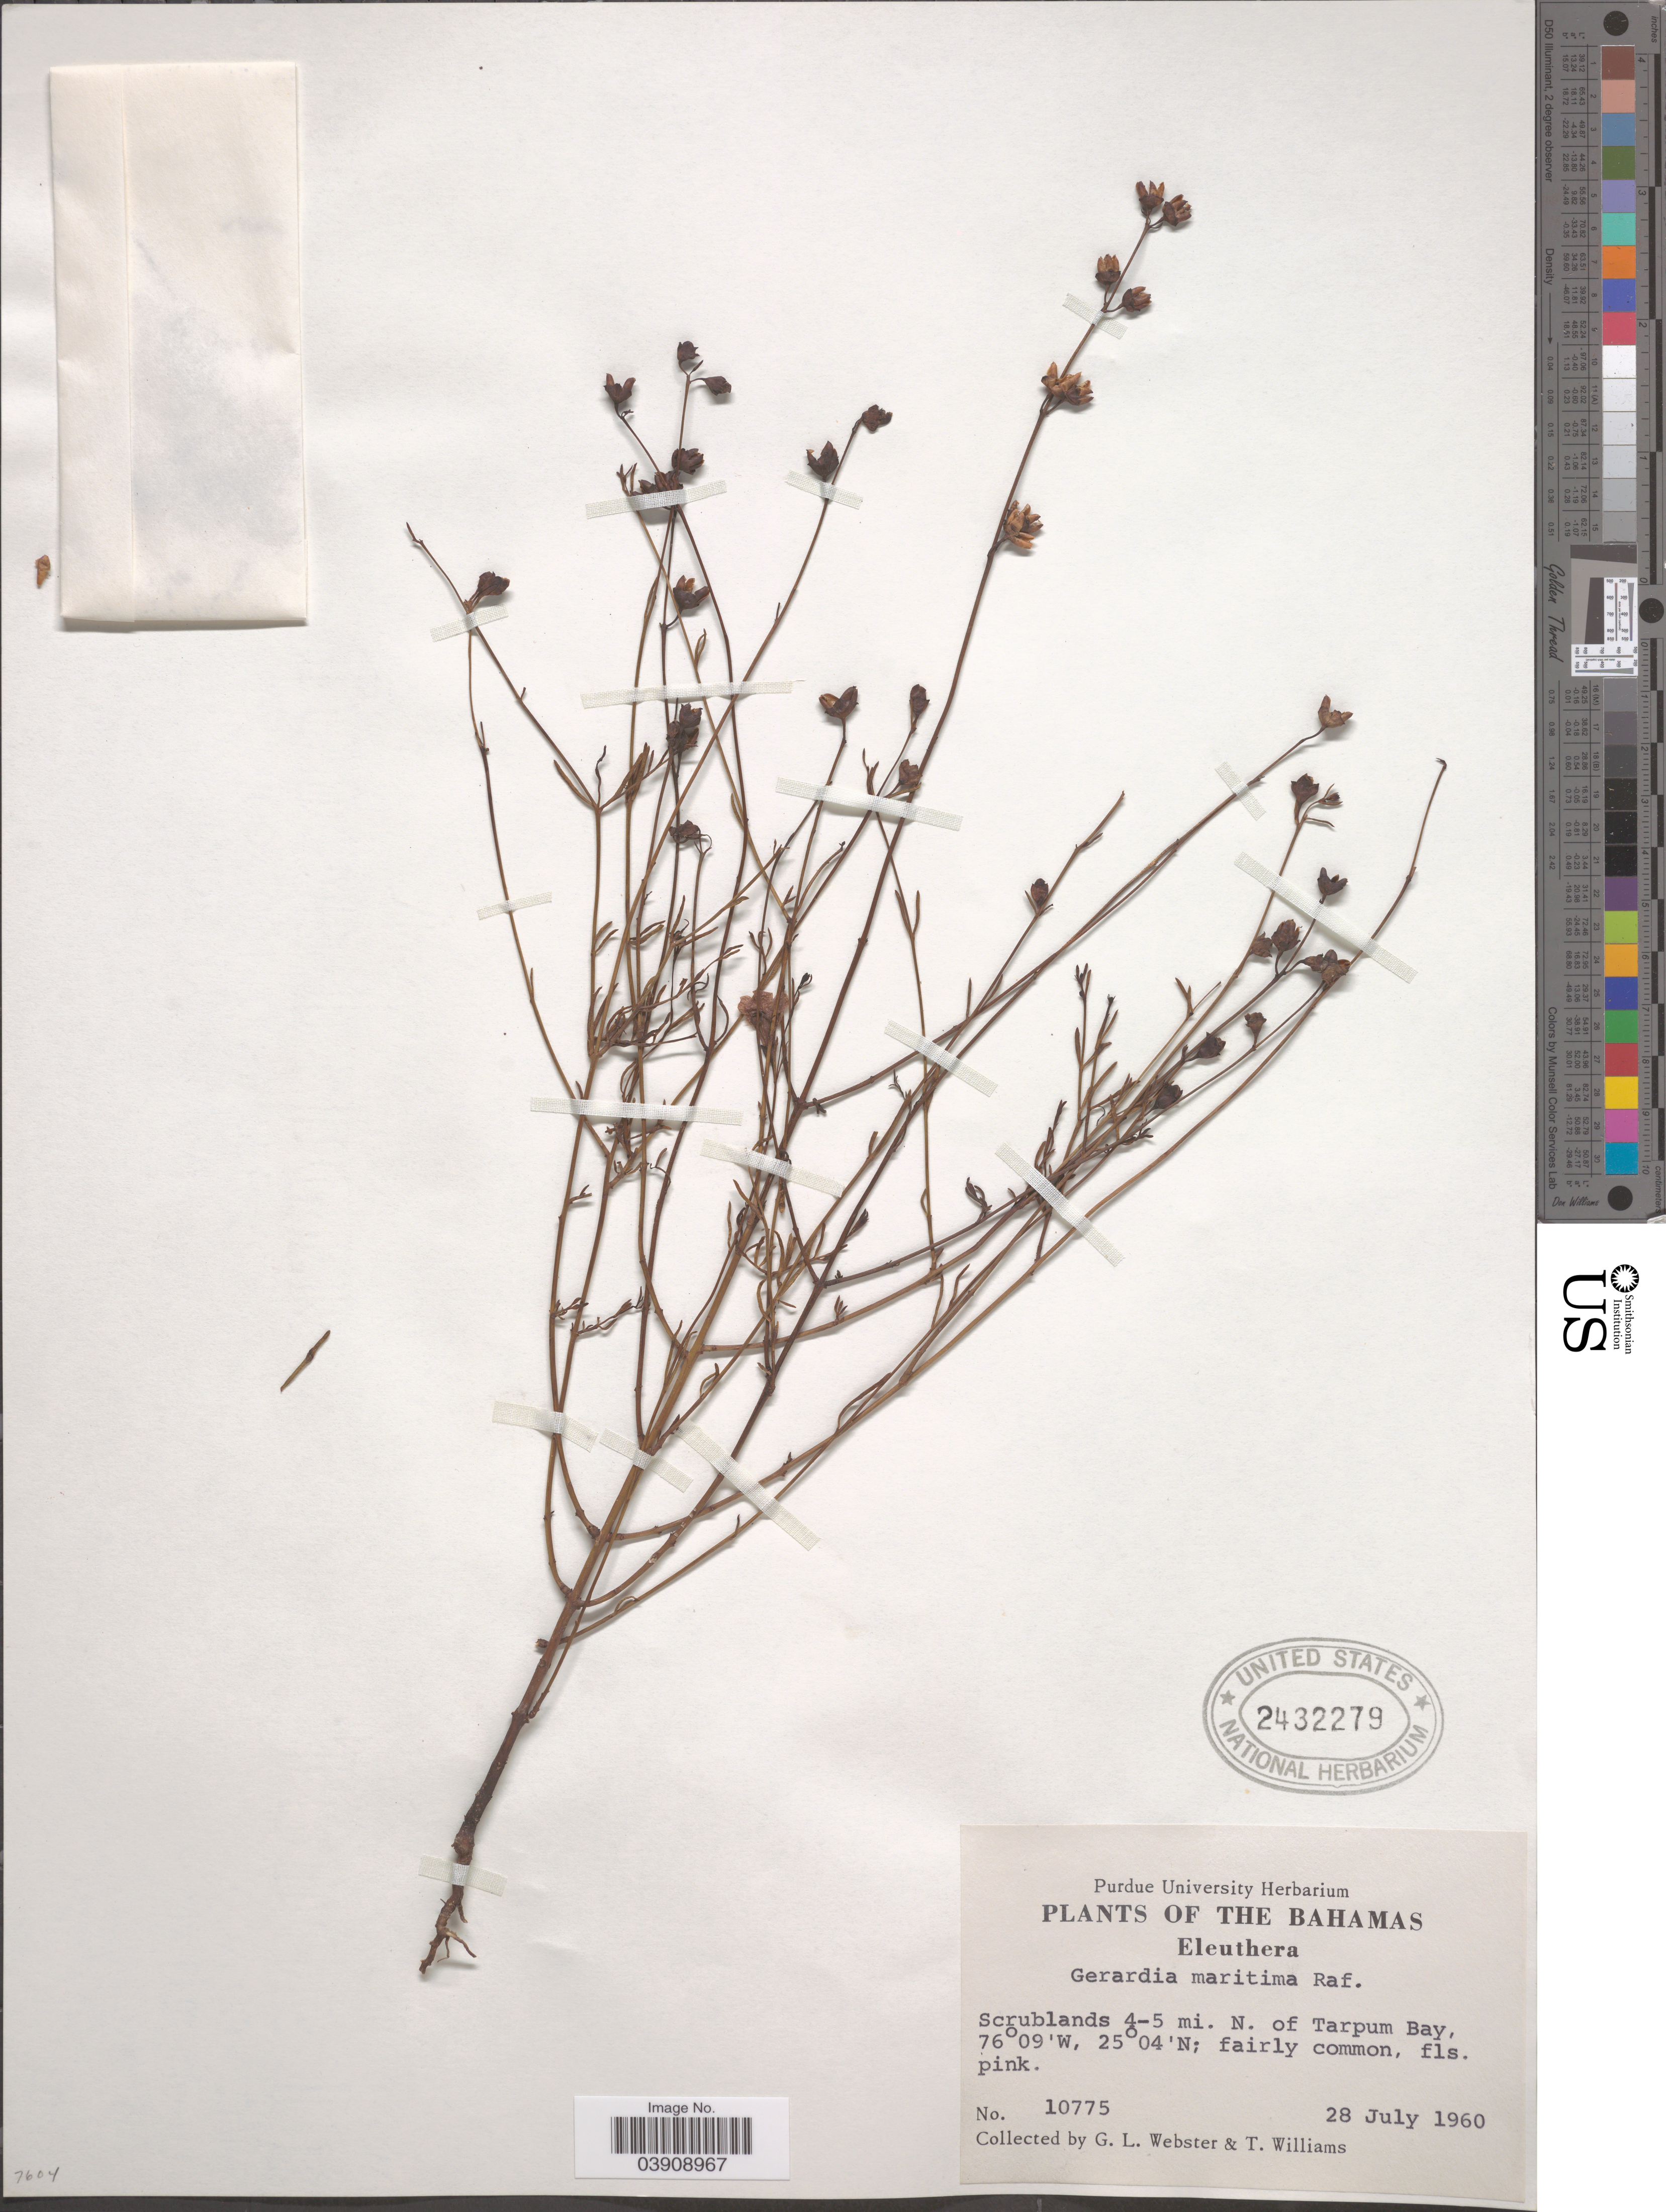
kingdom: Plantae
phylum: Tracheophyta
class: Magnoliopsida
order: Lamiales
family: Orobanchaceae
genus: Agalinis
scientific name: Agalinis maritima var. grandiflora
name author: (Benth.) Pennell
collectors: G. L. Webster & T. Williams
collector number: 10775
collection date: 1960-07-28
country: Bahamas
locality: Eleuthera. N. of Tarpum Bay.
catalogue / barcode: US 2432279